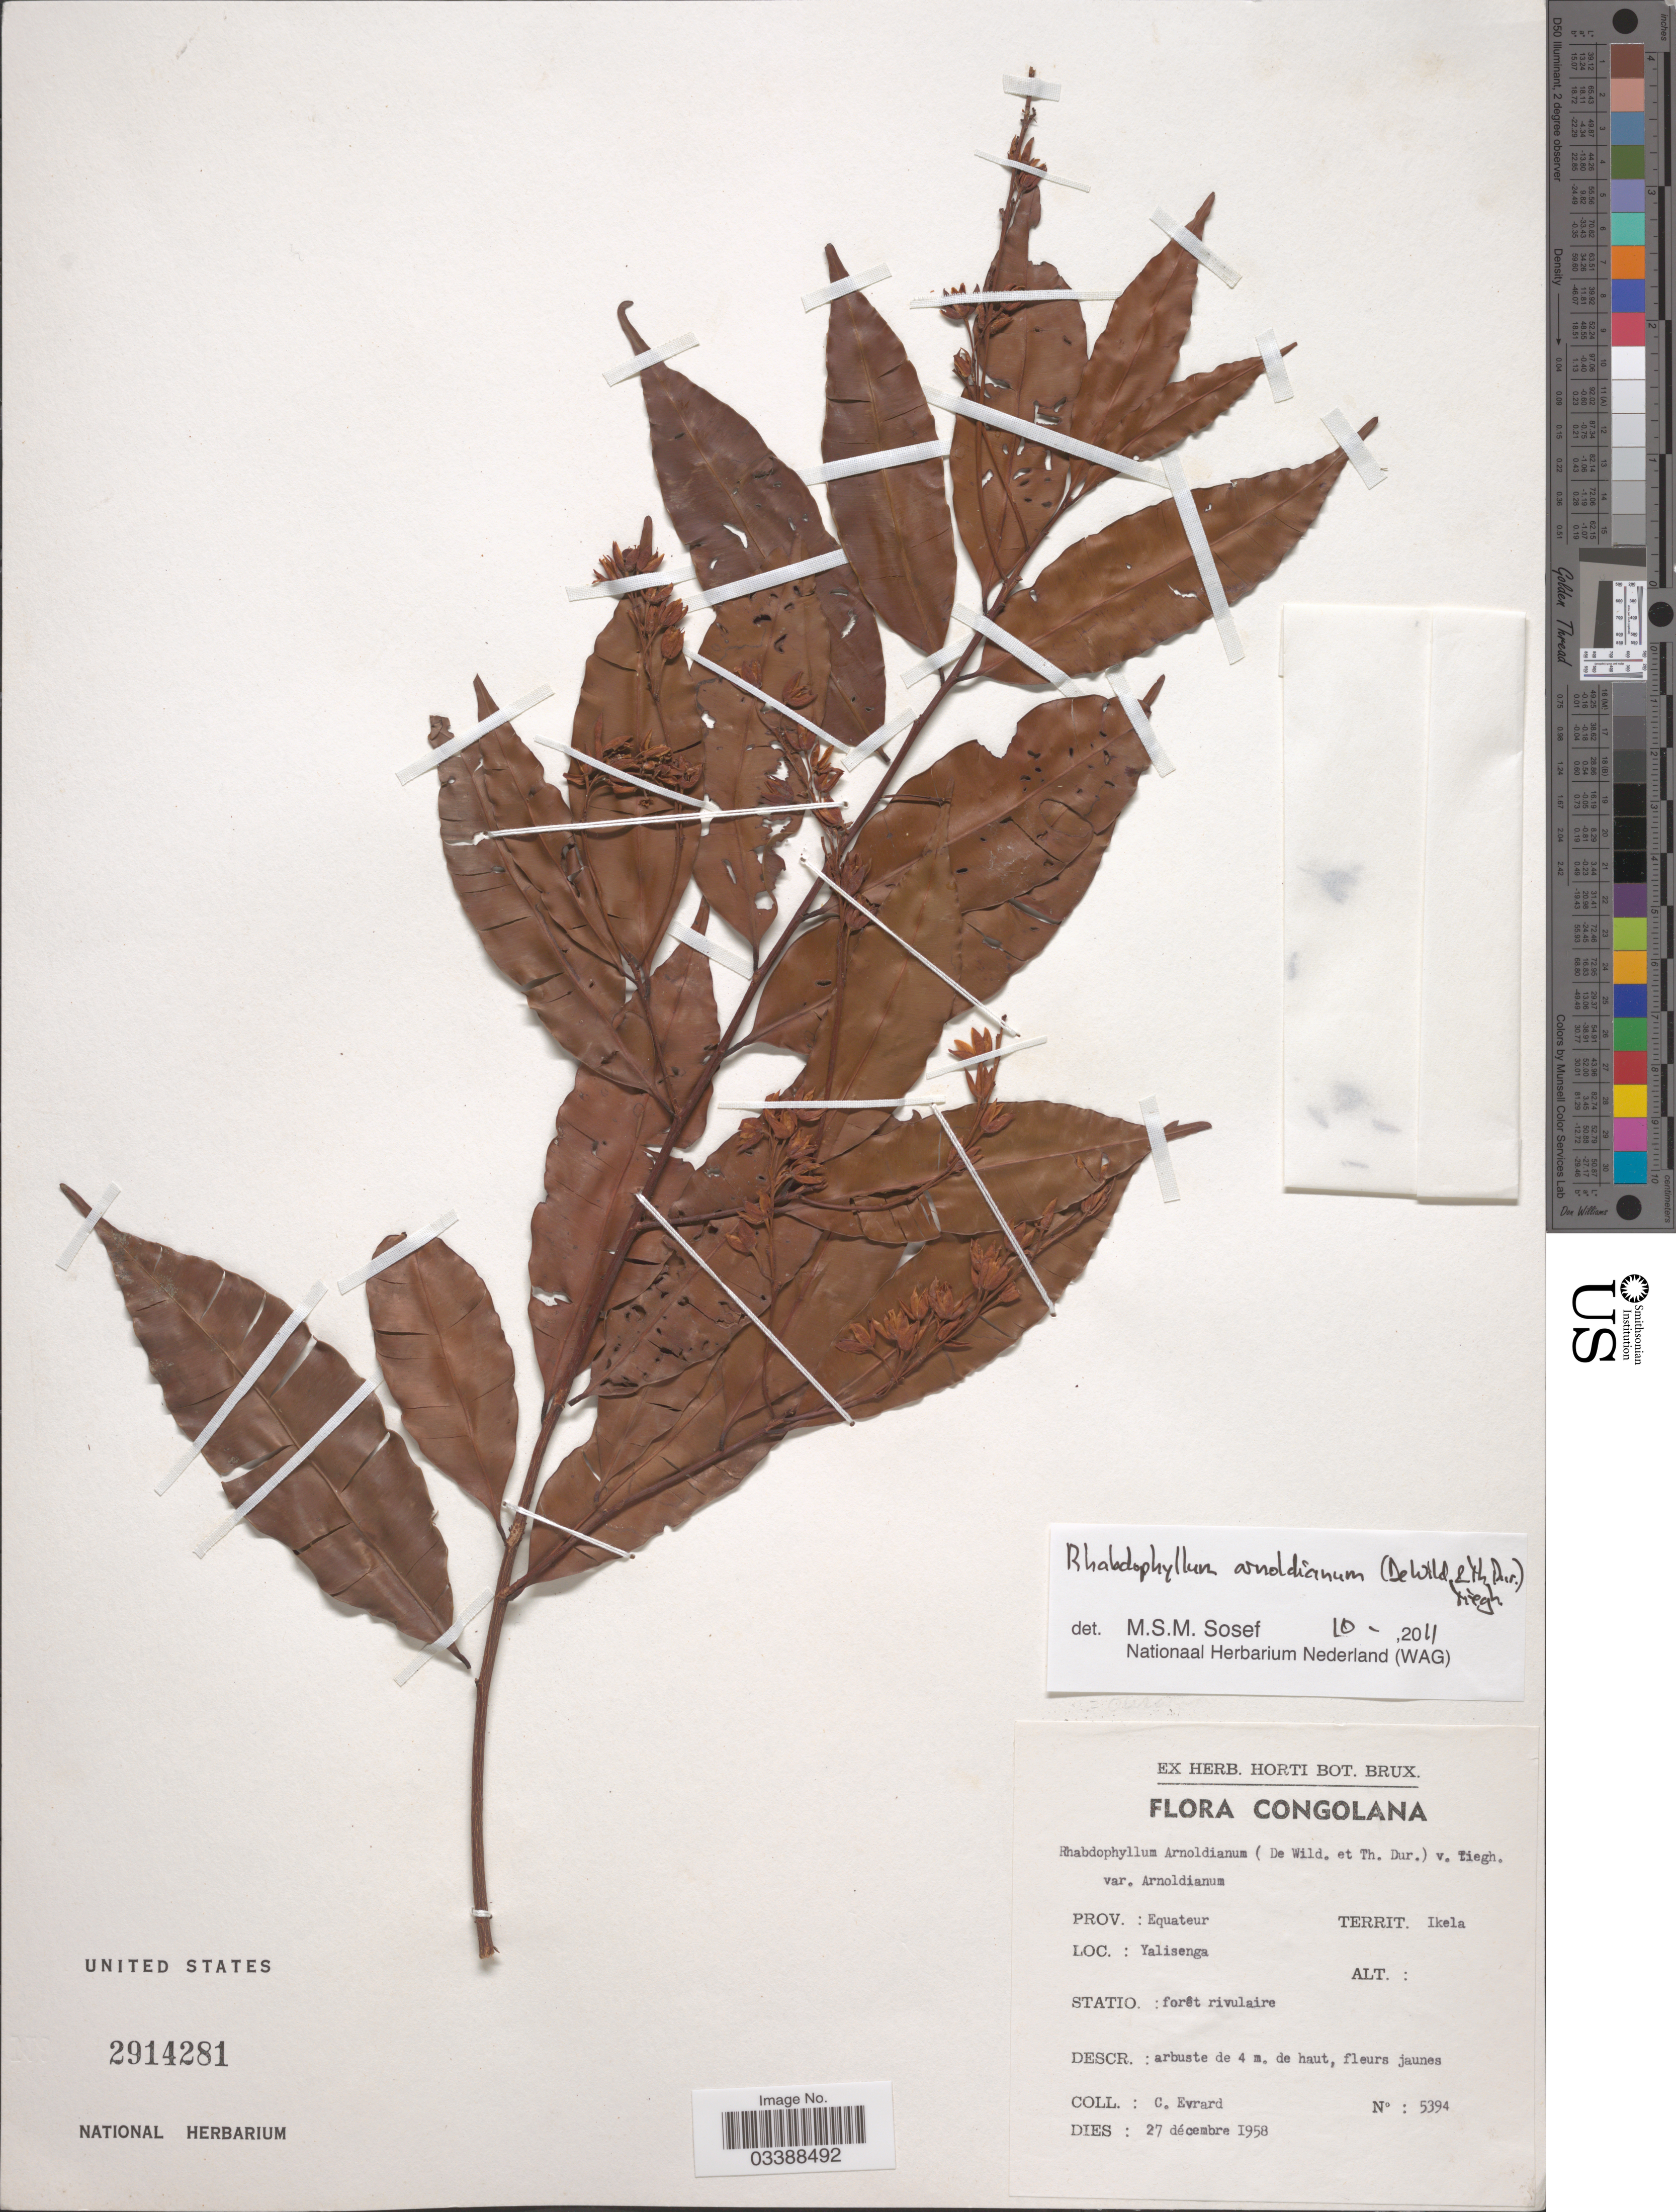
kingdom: Plantae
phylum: Tracheophyta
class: Magnoliopsida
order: Malpighiales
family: Ochnaceae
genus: Rhabdophyllum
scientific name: Rhabdophyllum arnoldianum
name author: (De Wild. & T. Durand) Tiegh.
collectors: C. Evrard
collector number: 5394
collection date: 1958-12-27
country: Congo, Democratic Republic of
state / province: Equateur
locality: Congolana. Territ. Ikela. Yalisenga.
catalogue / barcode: US 2914281